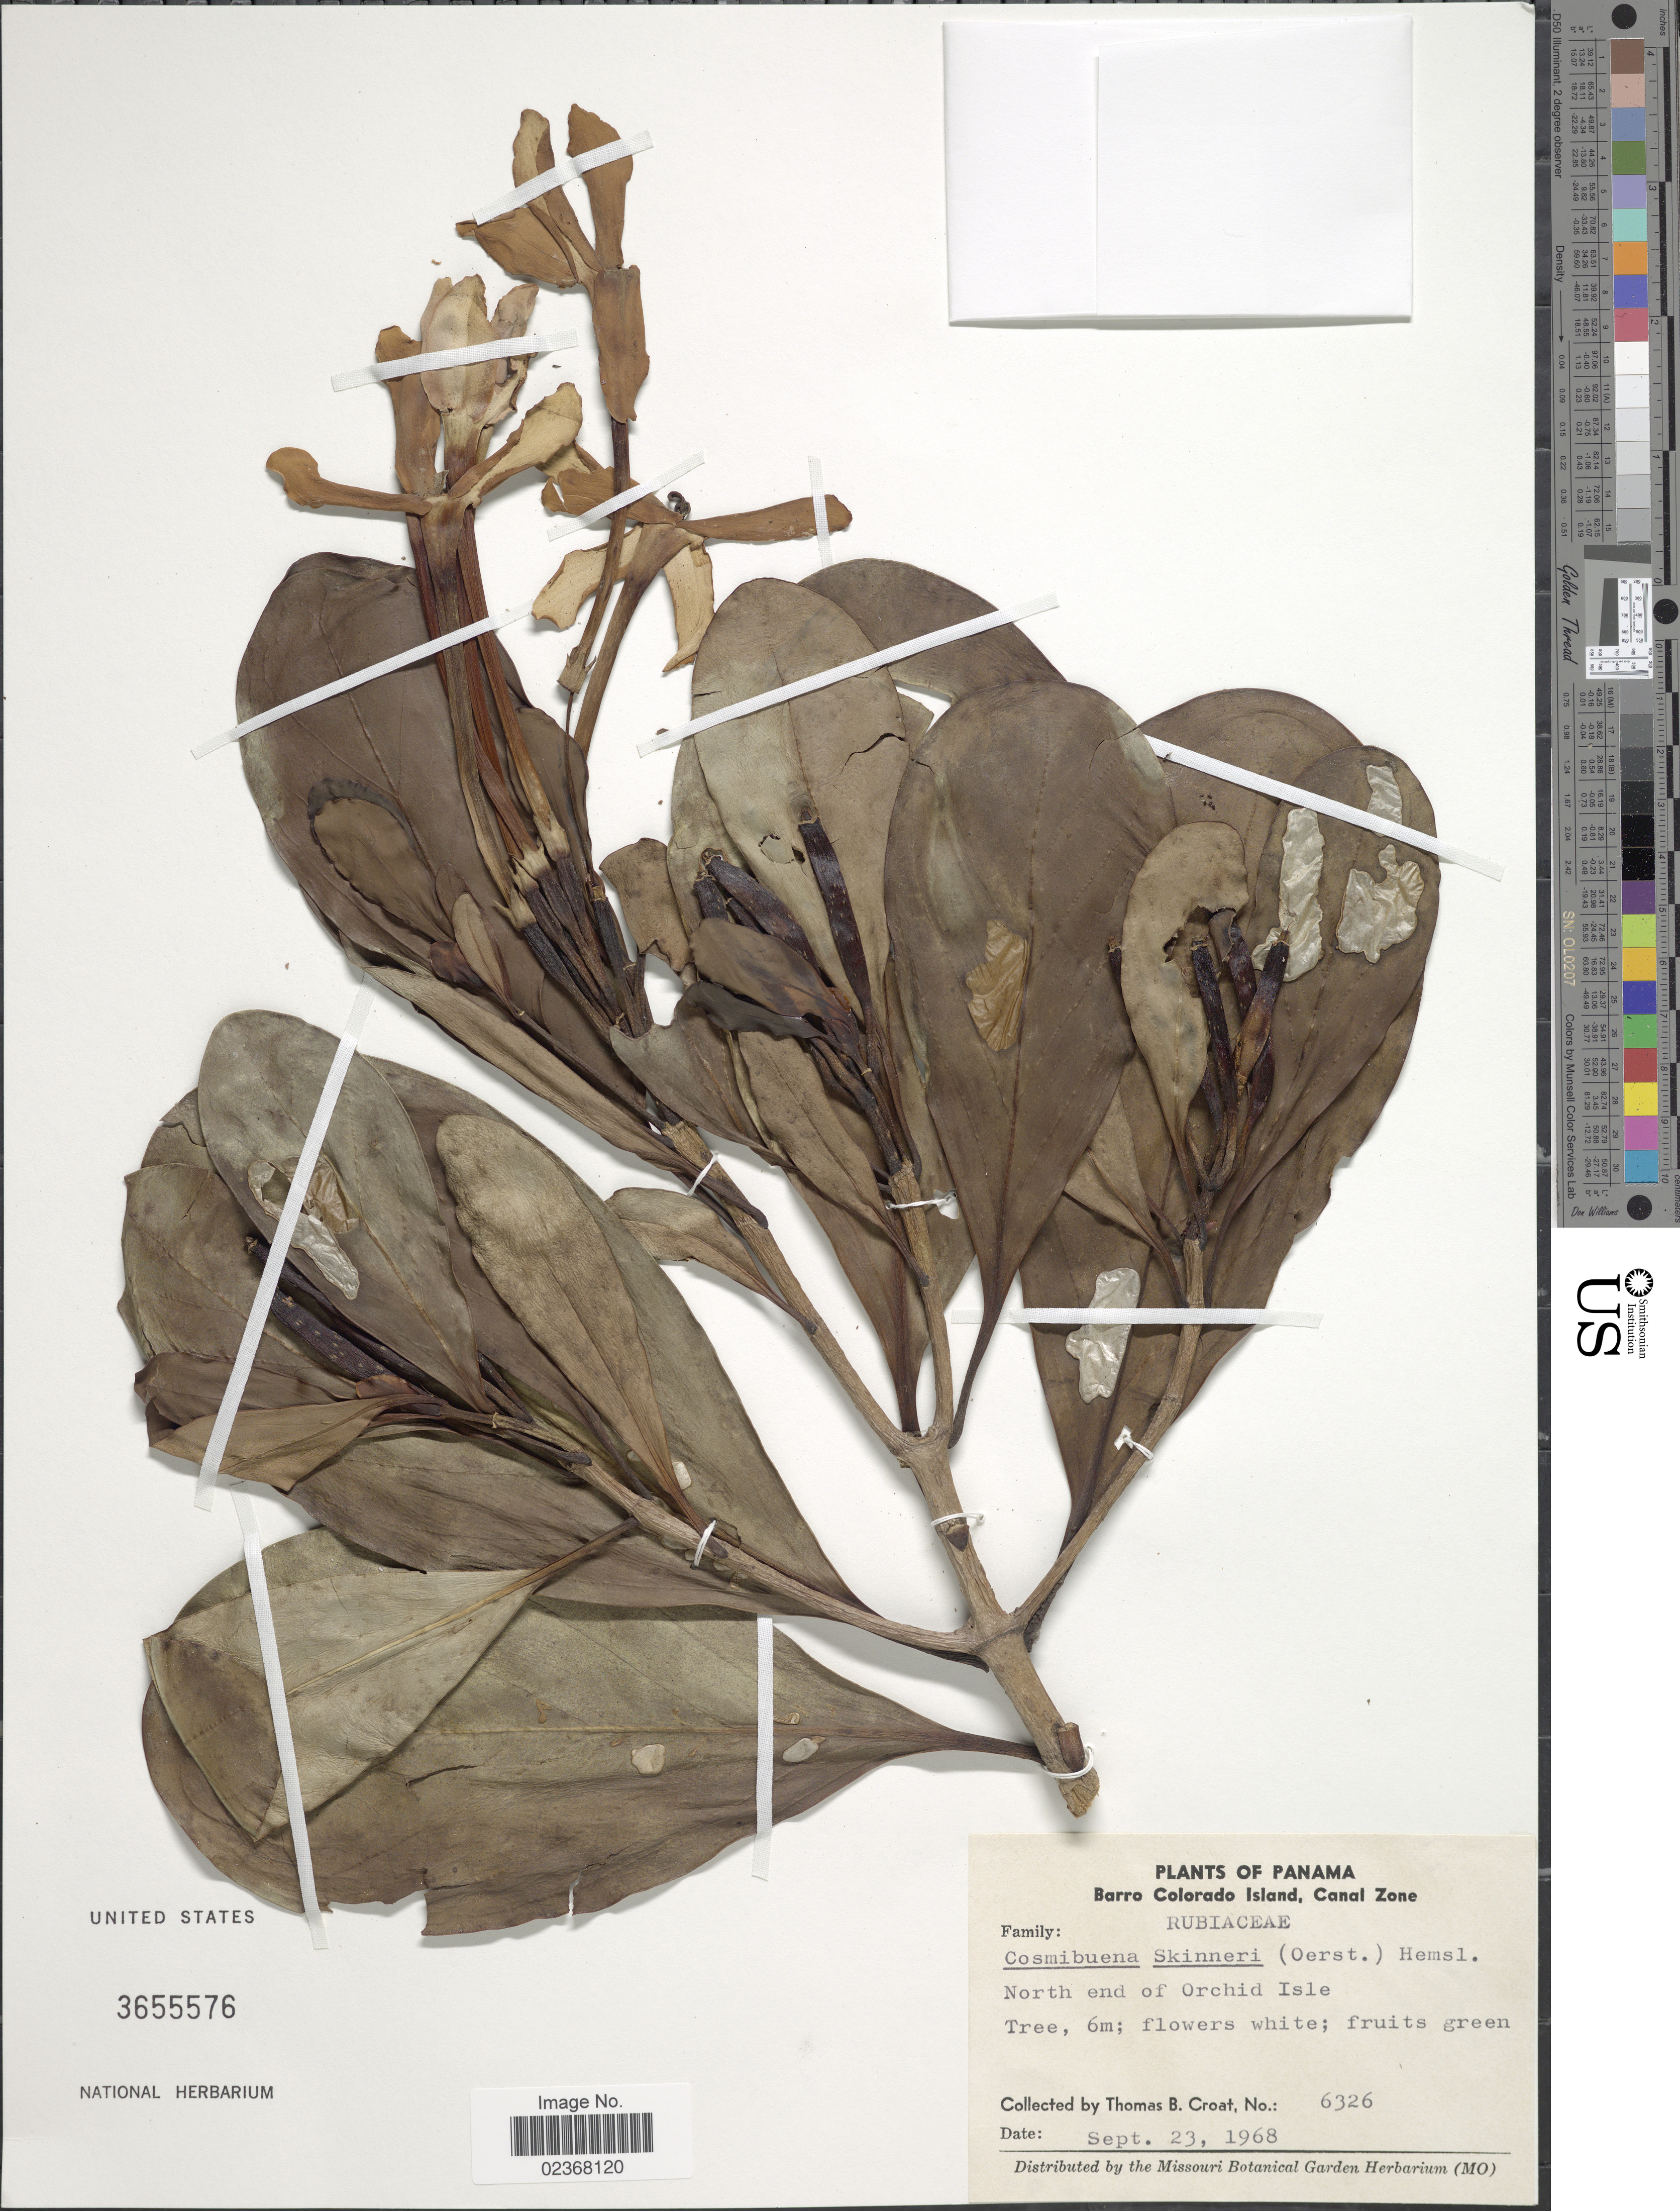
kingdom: Plantae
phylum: Tracheophyta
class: Magnoliopsida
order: Gentianales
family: Rubiaceae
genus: Cosmibuena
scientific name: Cosmibuena skinneri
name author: (Oerst.) Hemsl.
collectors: T. B. Croat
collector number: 6326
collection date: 1968-09-23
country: Panama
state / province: Panamá Oeste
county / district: Canal Zone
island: Orchid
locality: Barro Colorado Island, Canal Zone, North end of Orchid Isle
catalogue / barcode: US 3655576